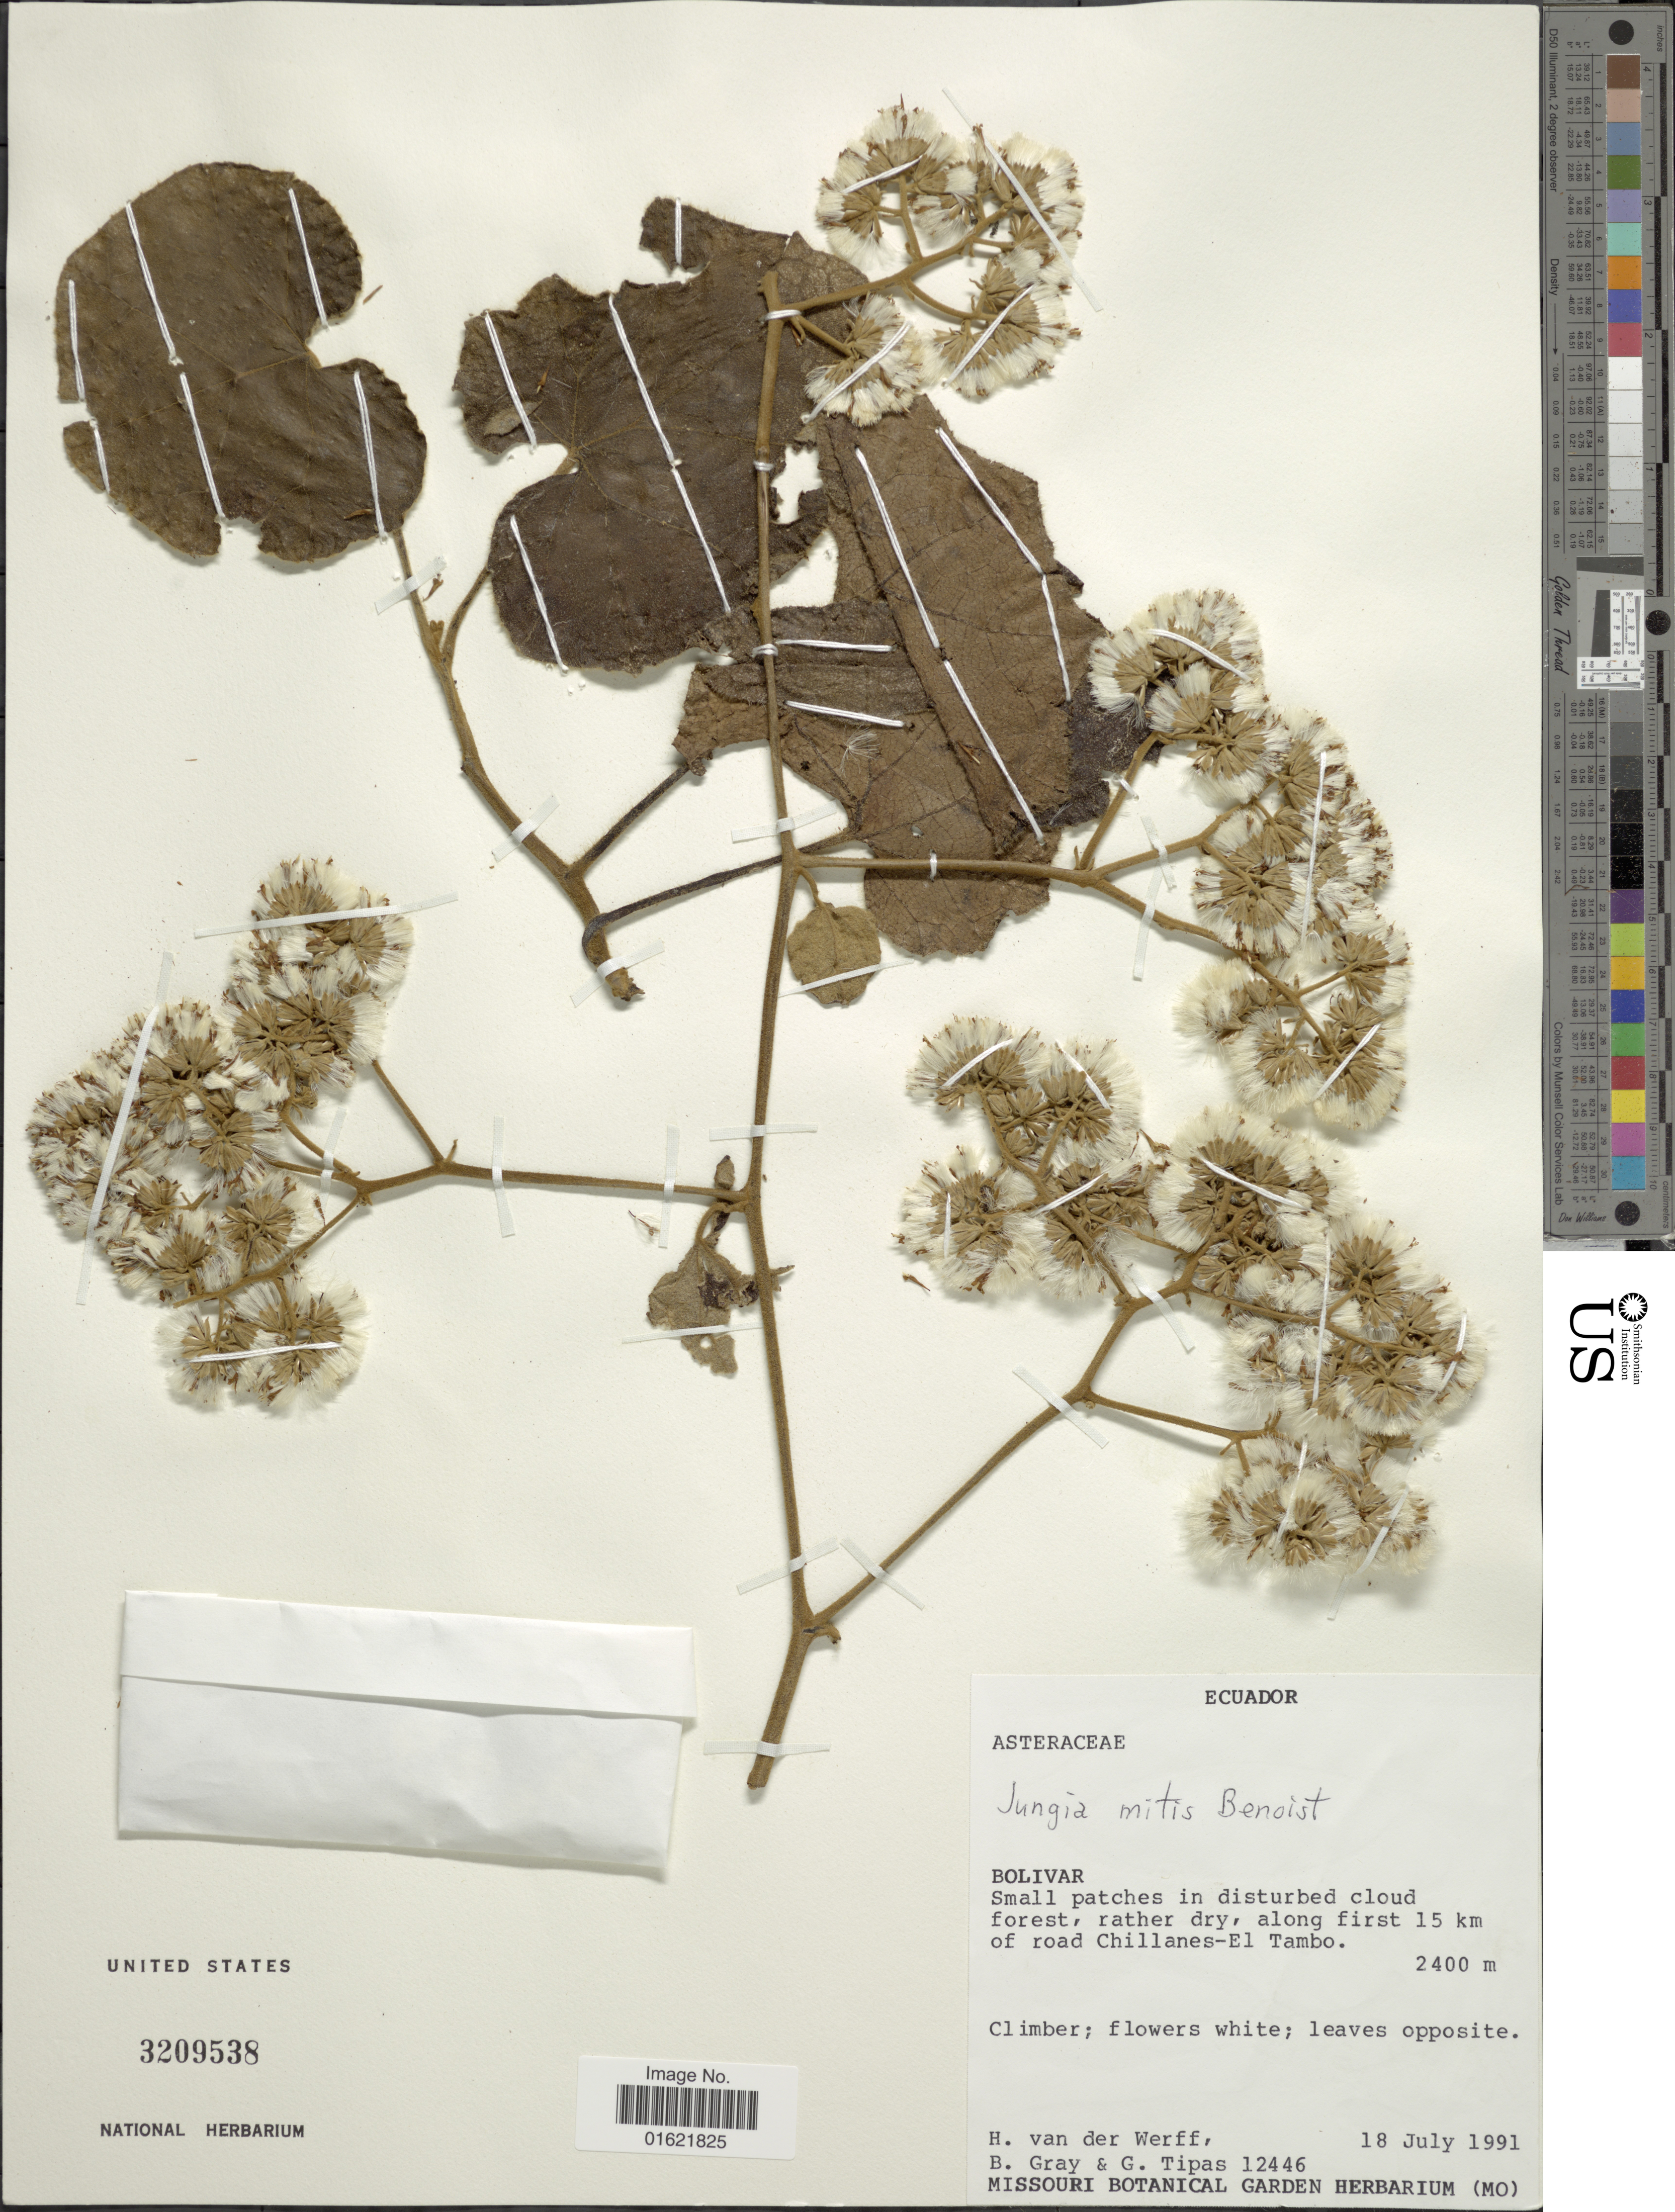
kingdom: Plantae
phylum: Tracheophyta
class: Magnoliopsida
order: Asterales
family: Asteraceae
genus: Jungia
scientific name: Jungia mitis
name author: Benoist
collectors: H. van der Werff, B. Gray & G. Tipas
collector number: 12446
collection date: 1991-07-18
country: Ecuador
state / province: Bolívar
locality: Along first 15 km of road Chillanes - El Tambo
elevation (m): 2400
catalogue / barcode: US 3209538